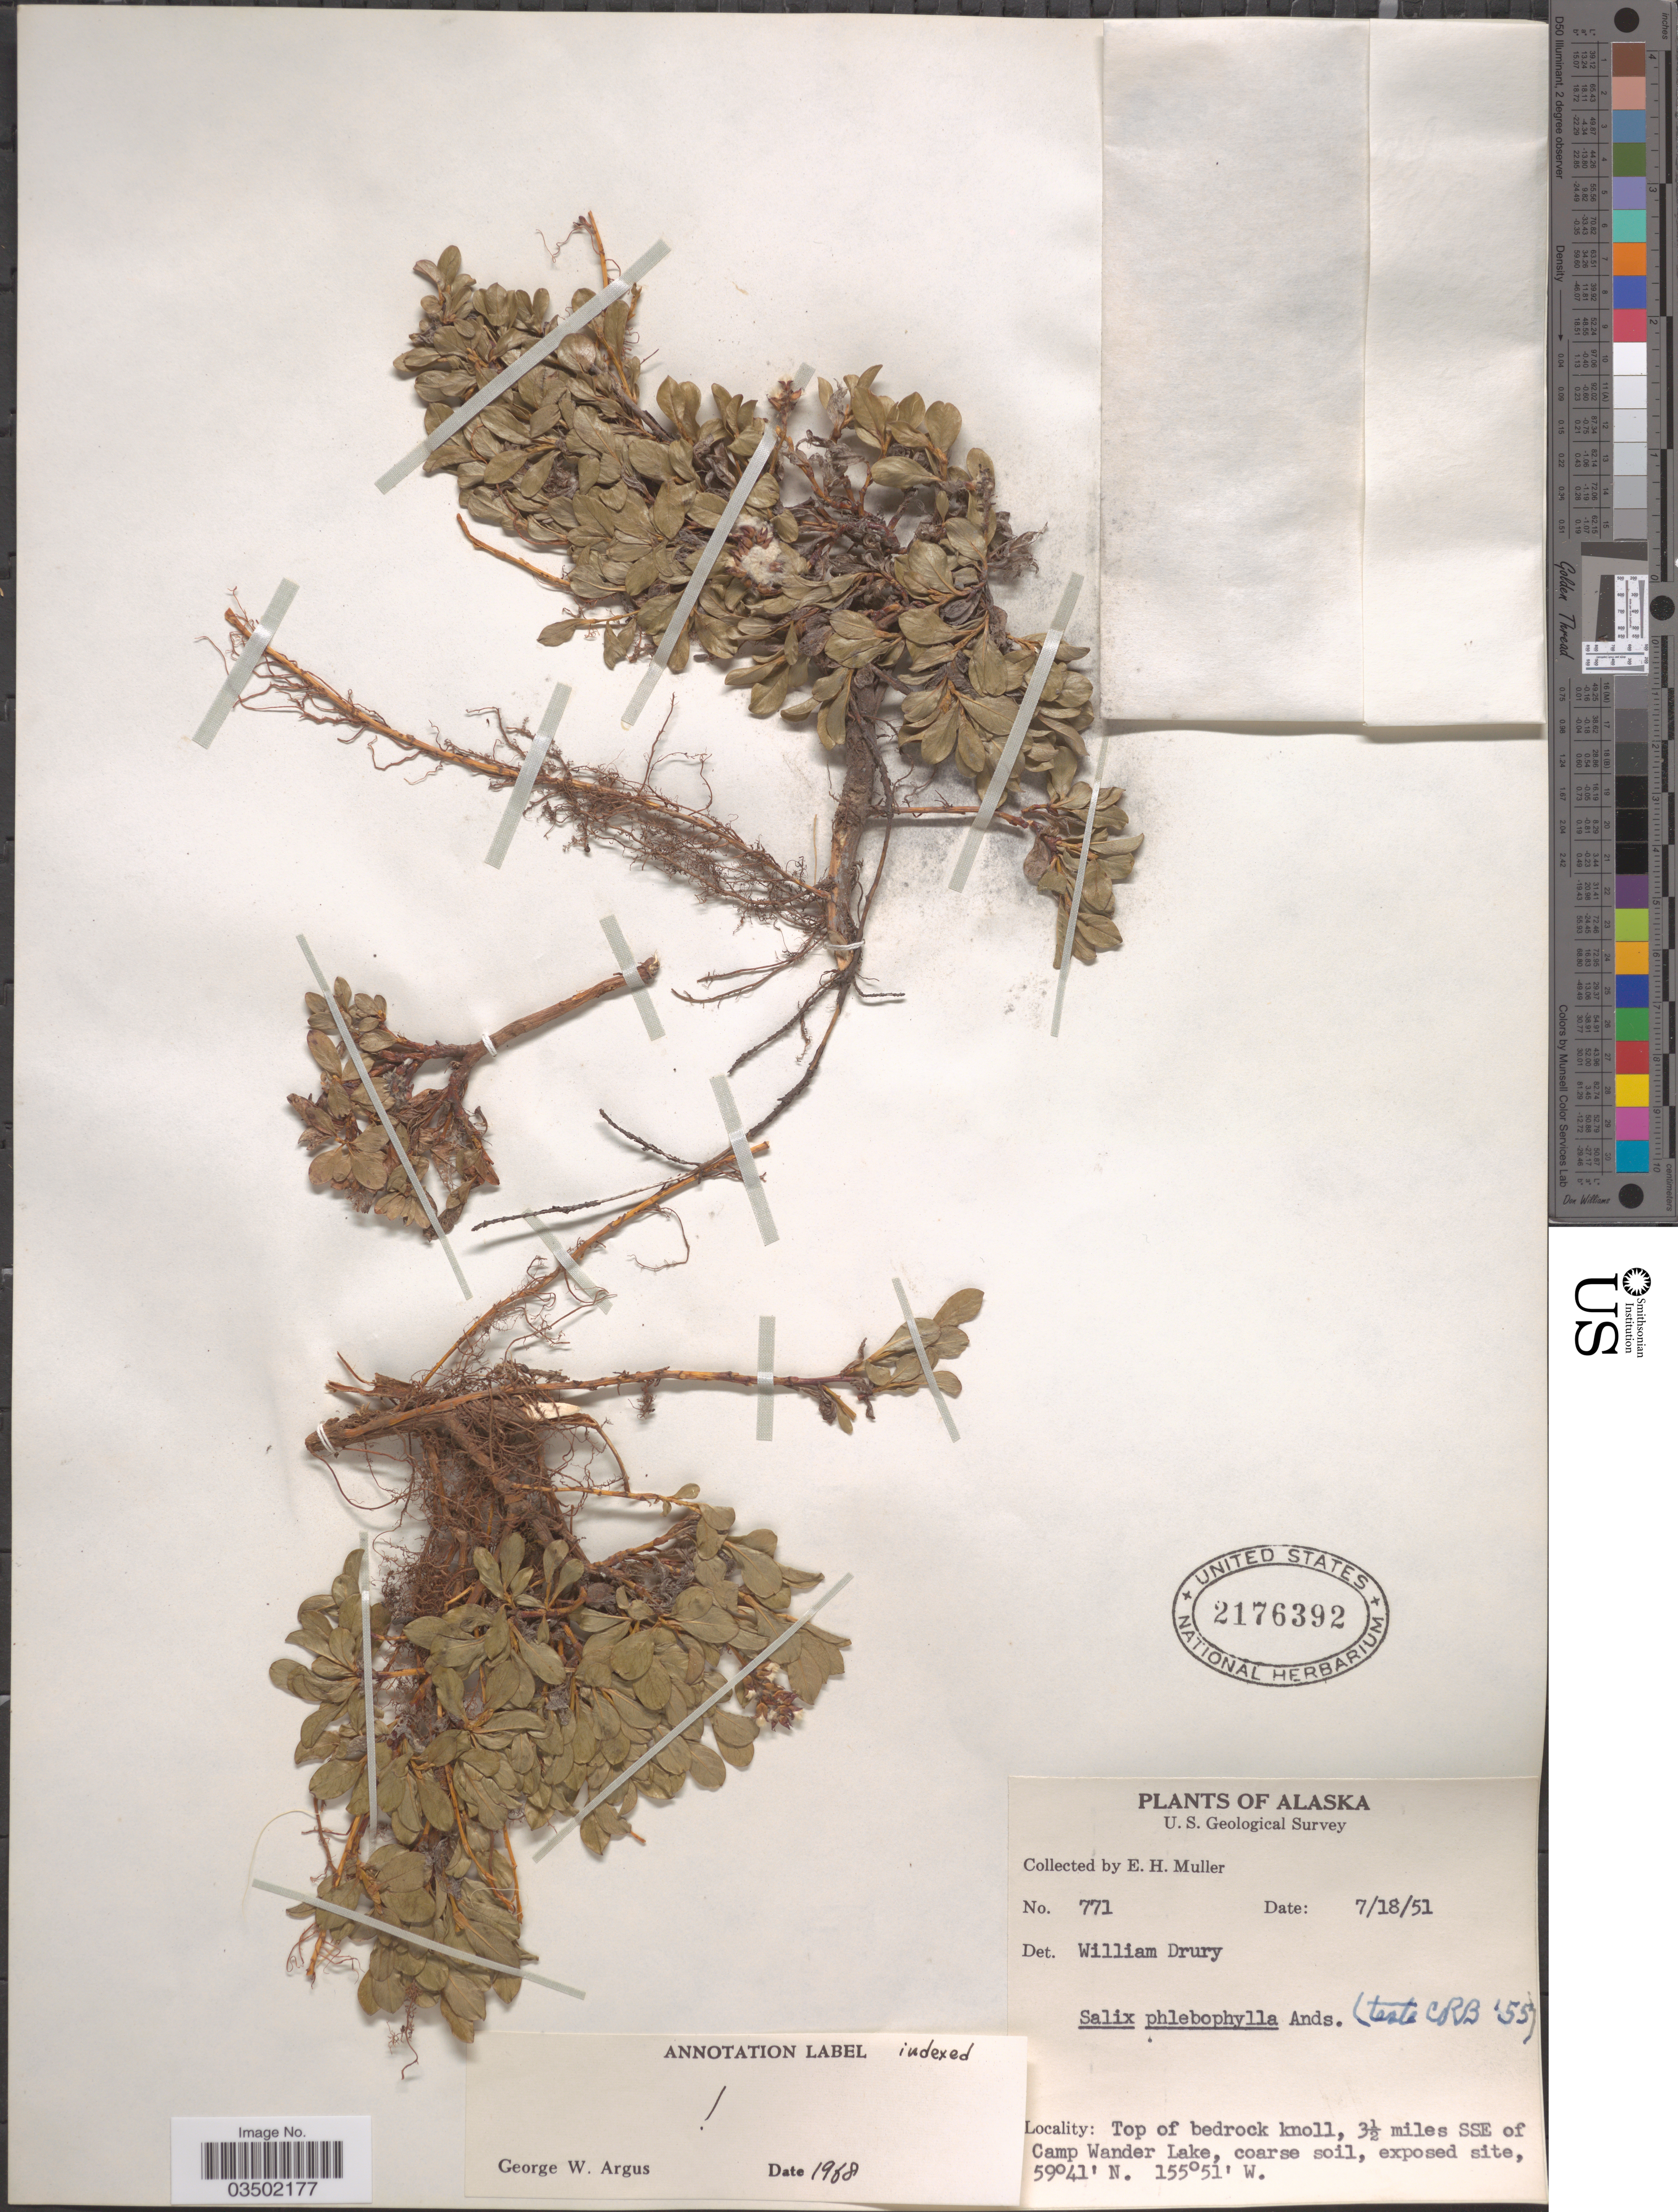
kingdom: Plantae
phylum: Tracheophyta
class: Magnoliopsida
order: Malpighiales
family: Salicaceae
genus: Salix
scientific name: Salix phlebophylla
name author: Andersson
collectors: E. H. Muller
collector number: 771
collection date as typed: Transcribed d/m/y: 18/7/51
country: United States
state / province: Alaska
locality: Top of bedrock knoll, 3½ miles SSE of Camp Wander Lake, coarse soil, exposed site.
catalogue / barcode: US 2176392